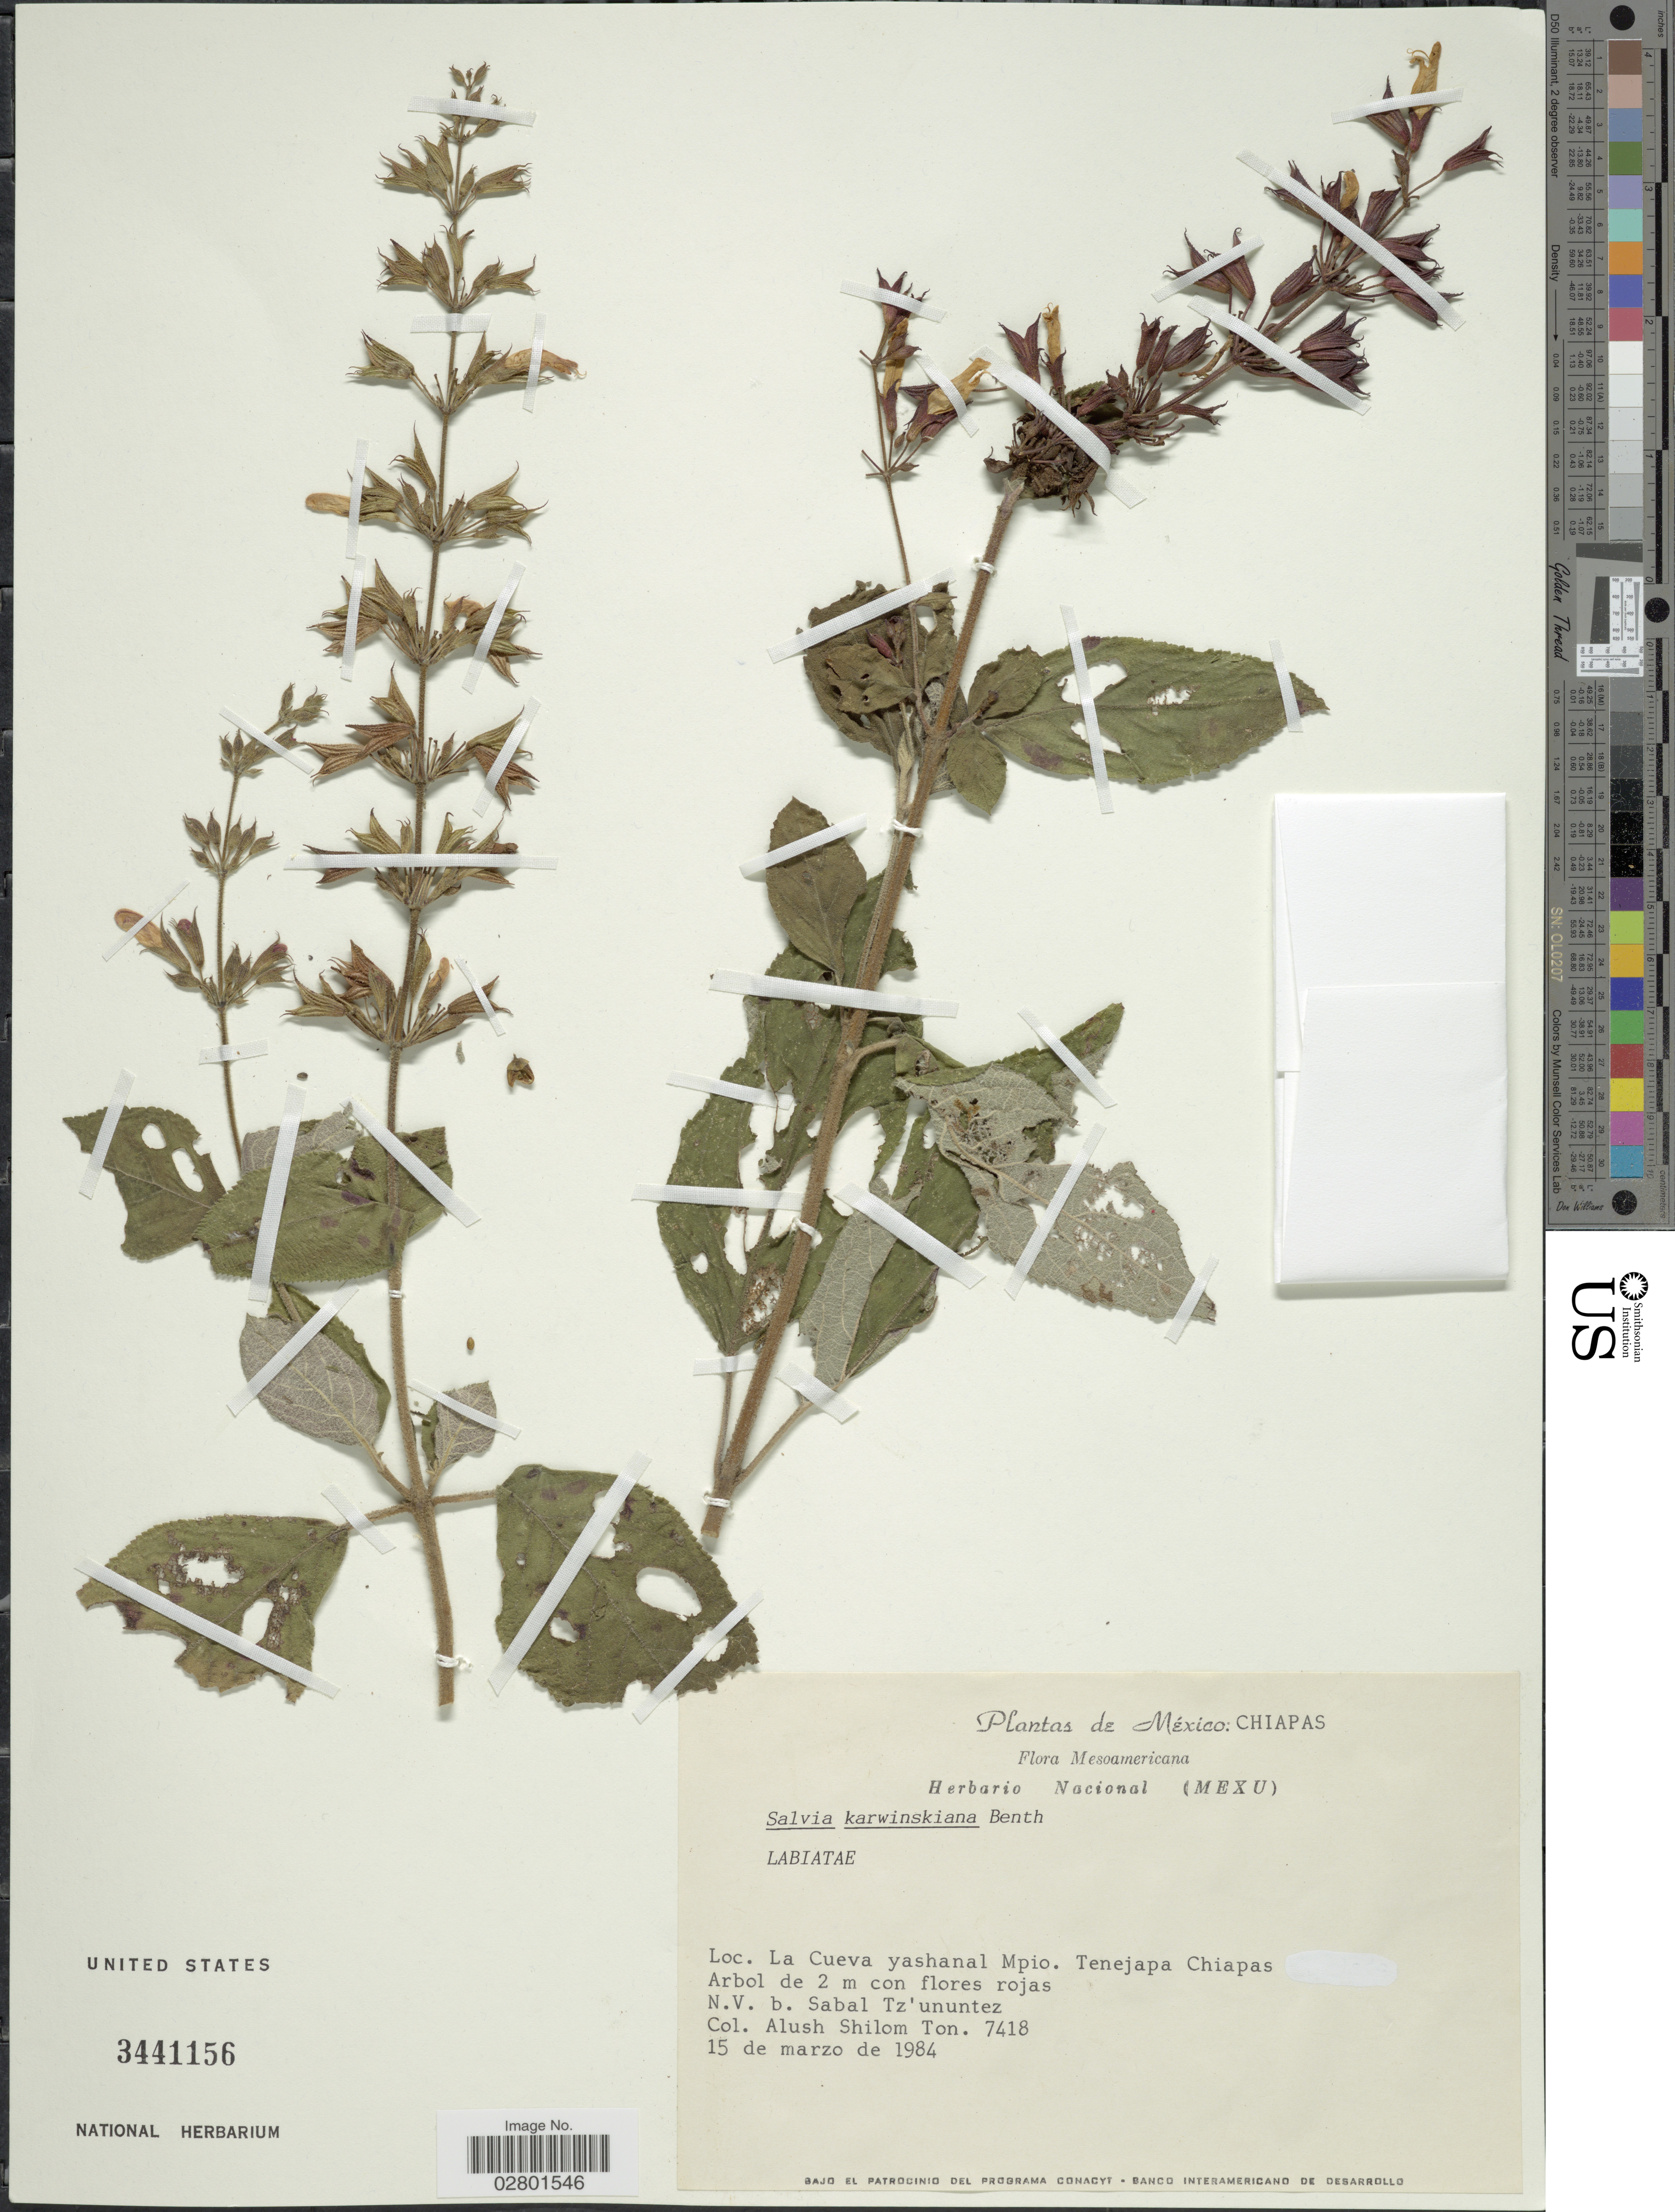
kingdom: Plantae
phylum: Tracheophyta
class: Magnoliopsida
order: Lamiales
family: Lamiaceae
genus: Salvia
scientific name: Salvia karwinskii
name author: Benth.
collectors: A. M. Ton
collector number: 7418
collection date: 1984-03-15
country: Mexico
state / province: Chiapas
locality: La Cueva yashanal Mpio, Tenejapa Chiapas, N.V. b. Sabal Tz'ununtez.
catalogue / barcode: US 3441156